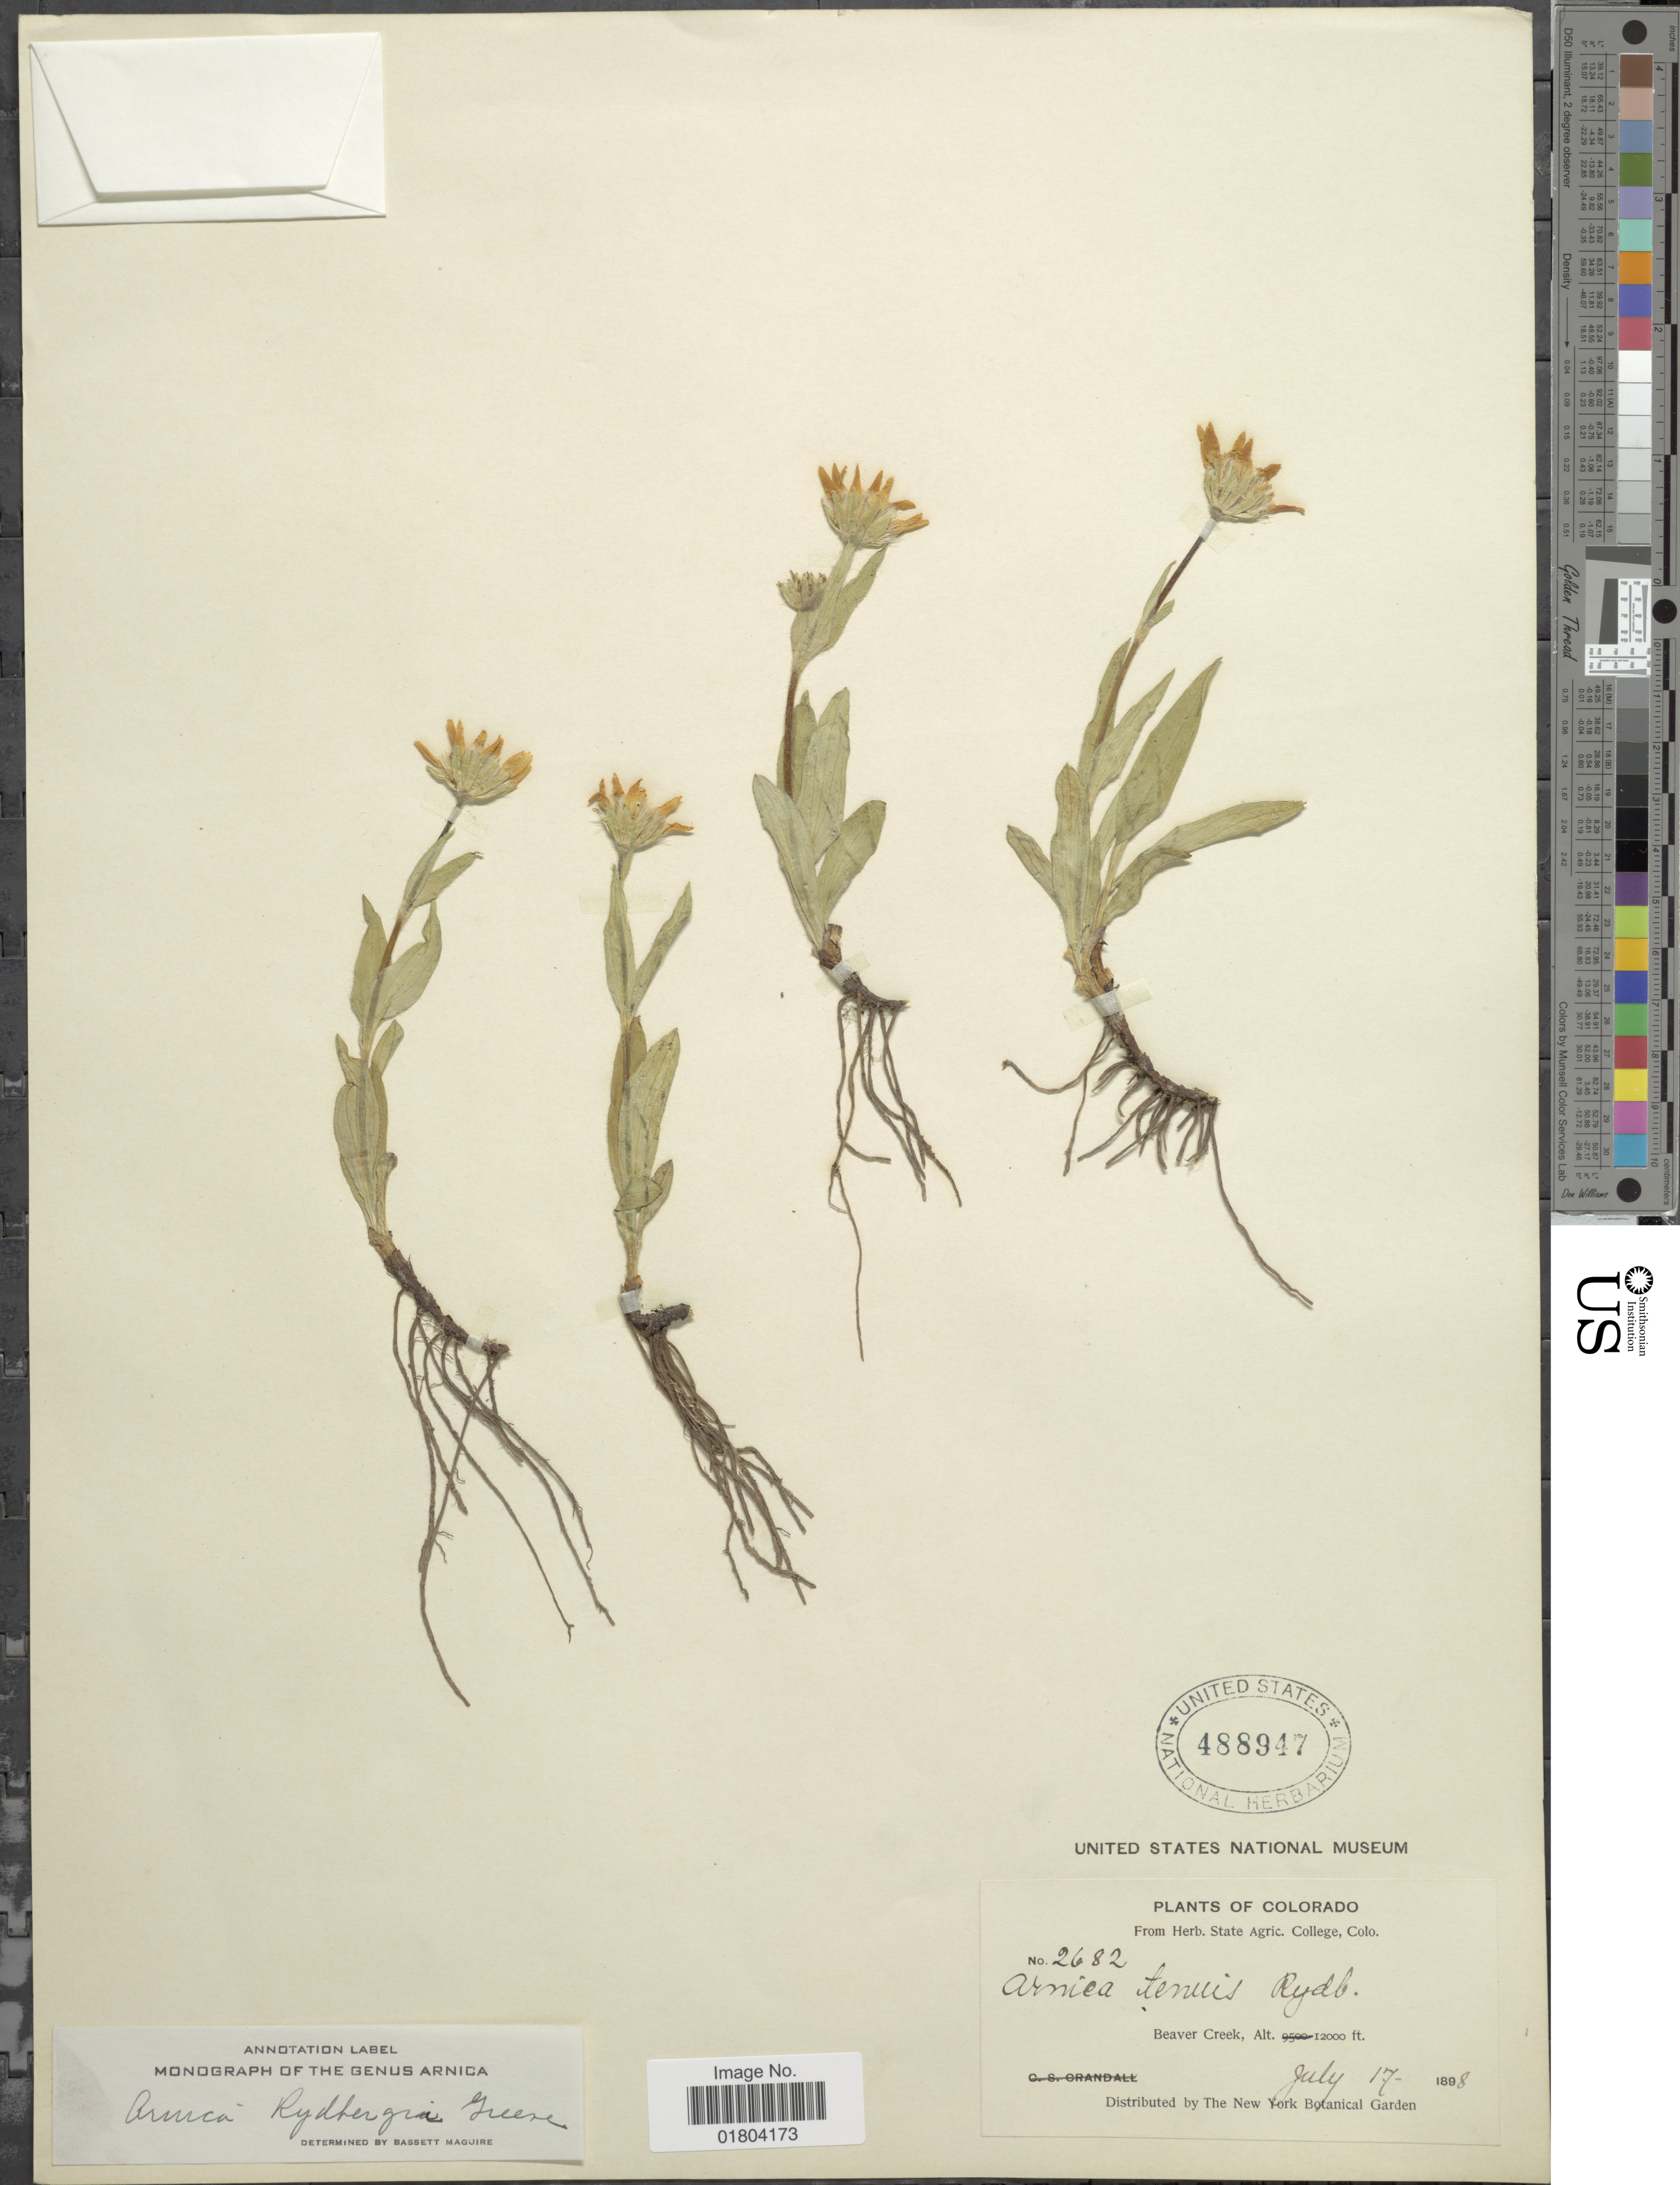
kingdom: Plantae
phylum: Tracheophyta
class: Magnoliopsida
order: Asterales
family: Asteraceae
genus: Arnica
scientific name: Arnica rydbergii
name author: Greene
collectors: ex herb. State Agric. College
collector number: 2682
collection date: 1898-07-17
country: United States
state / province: Colorado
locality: Beaver Creek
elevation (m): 3658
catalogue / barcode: US 488947